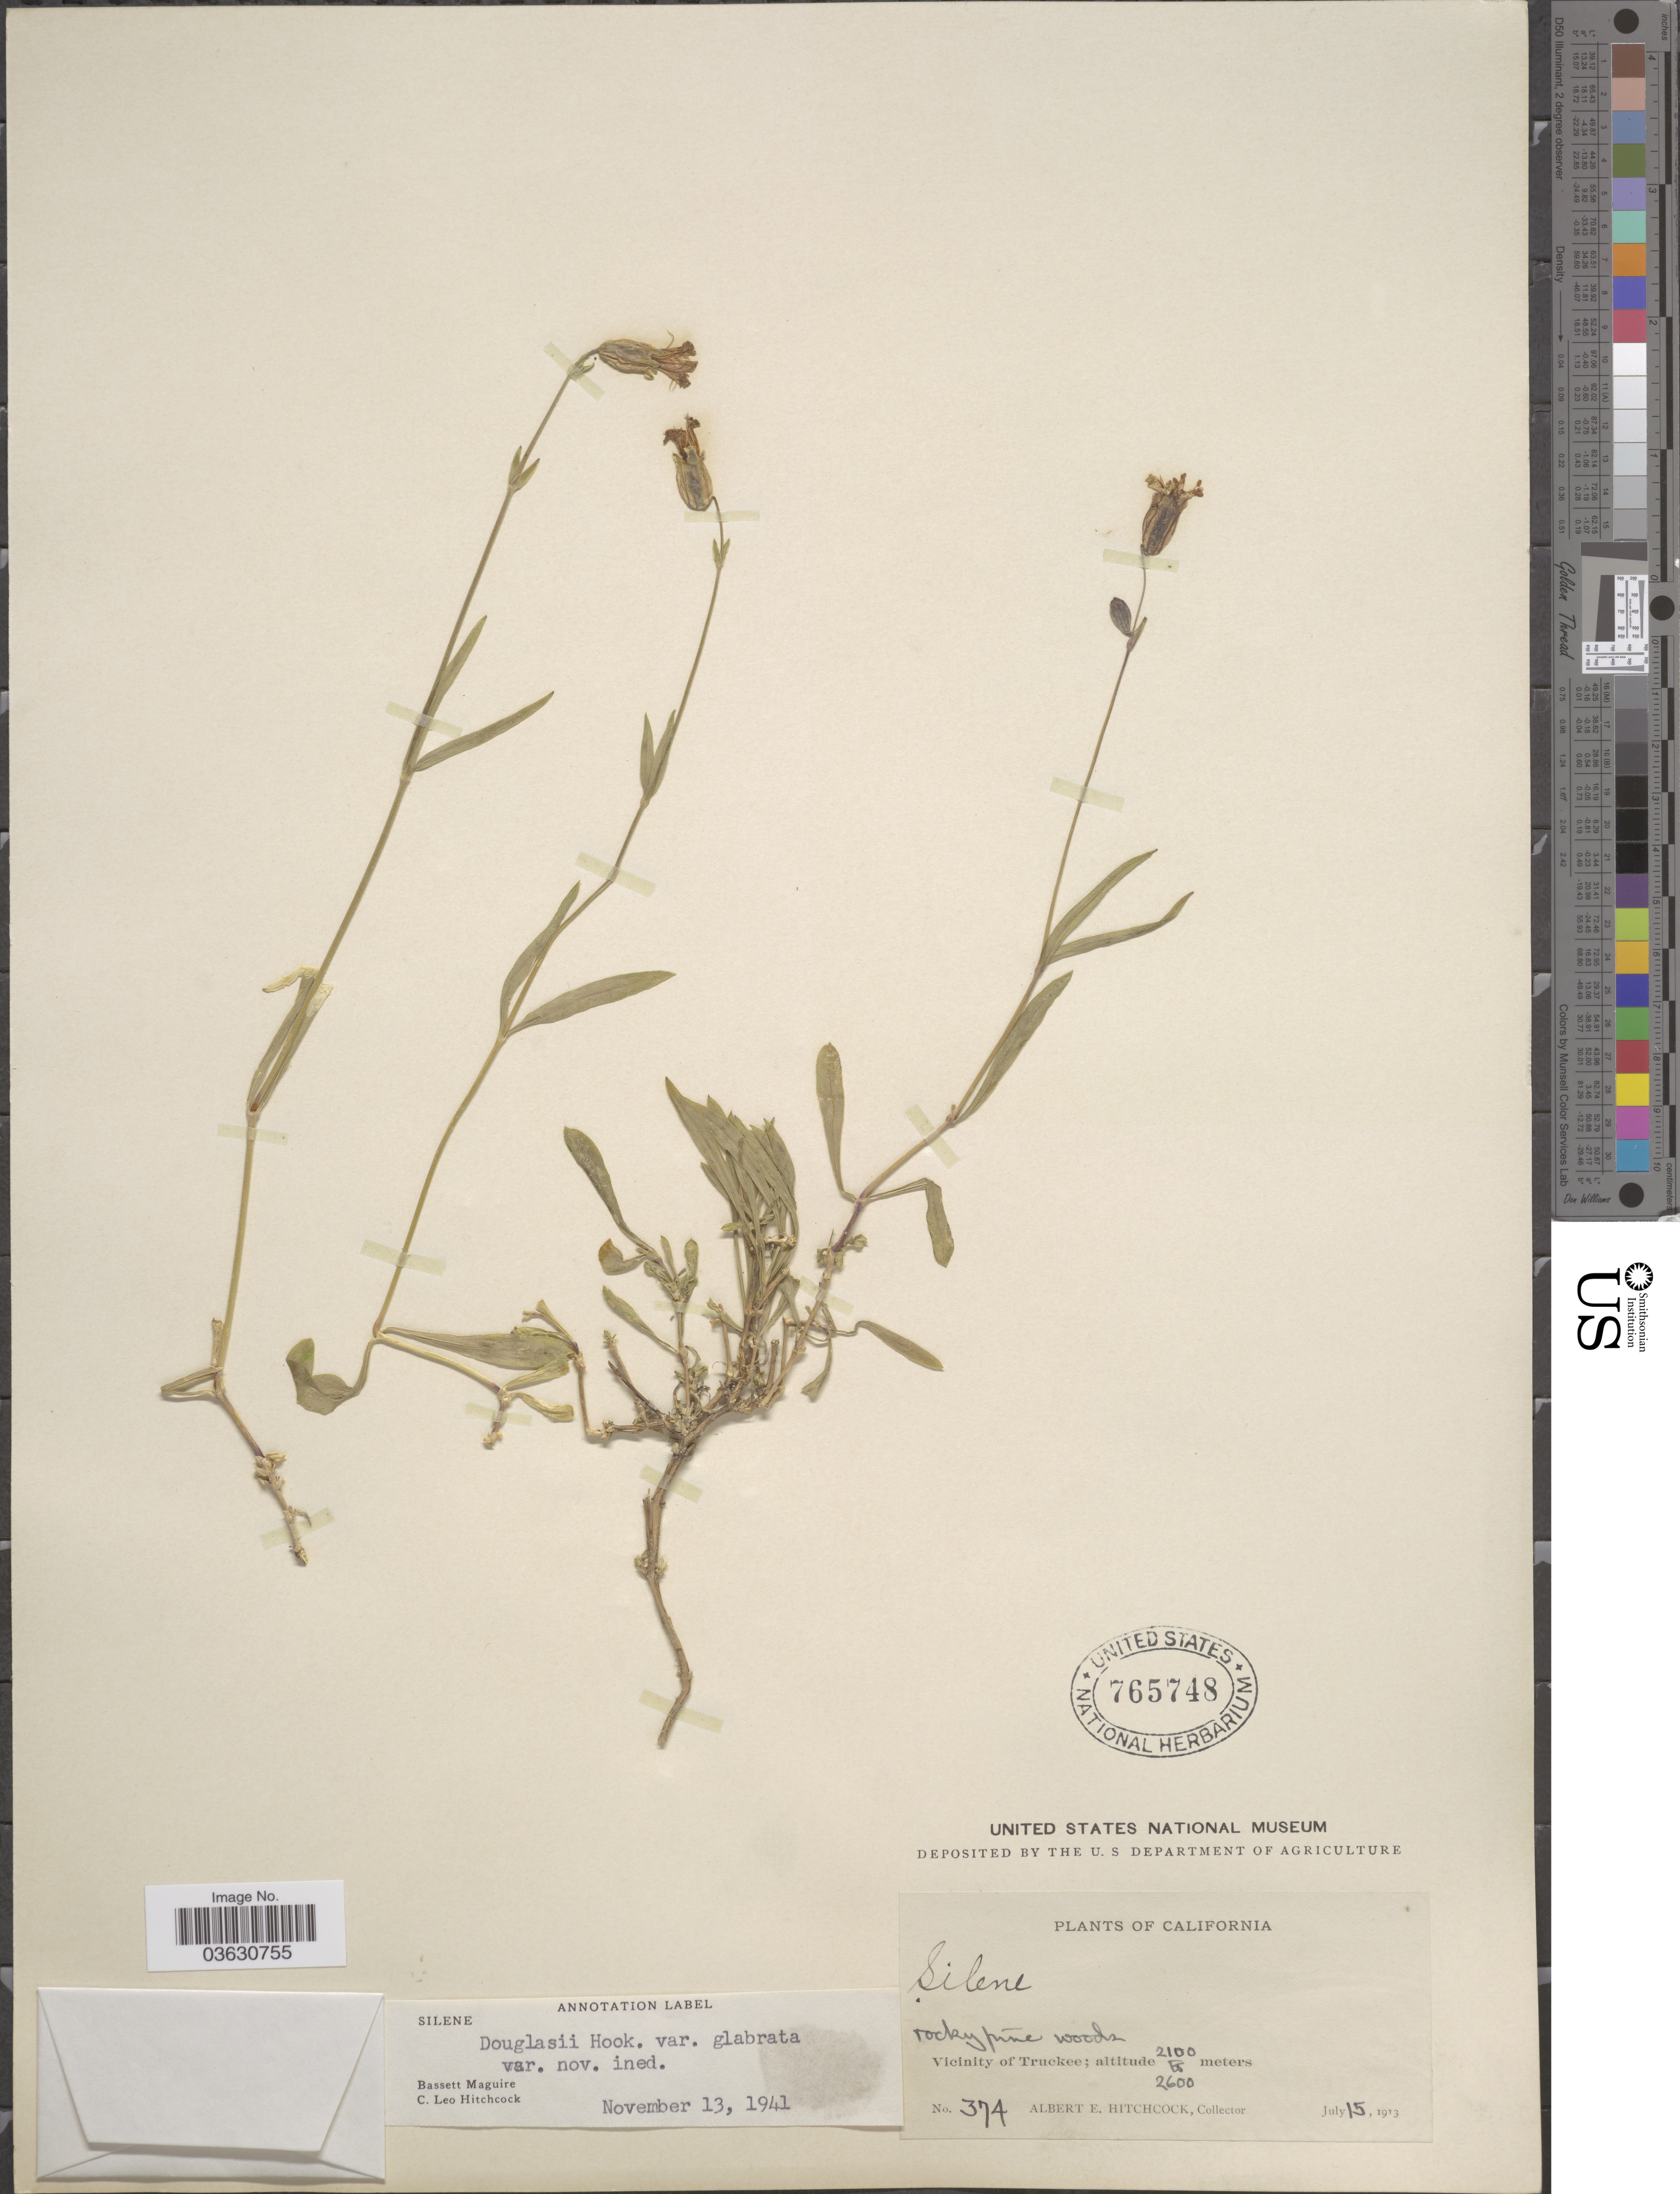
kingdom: Plantae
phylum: Tracheophyta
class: Magnoliopsida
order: Caryophyllales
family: Caryophyllaceae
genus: Silene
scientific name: Silene douglasii var. glabrata Maguire & C.L. Hitchc. var. nov. ined.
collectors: A. Hitchcock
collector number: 374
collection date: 1913-07-15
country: United States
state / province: California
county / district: Nevada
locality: Vicinity of Truckee.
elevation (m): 2100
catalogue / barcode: US 765748